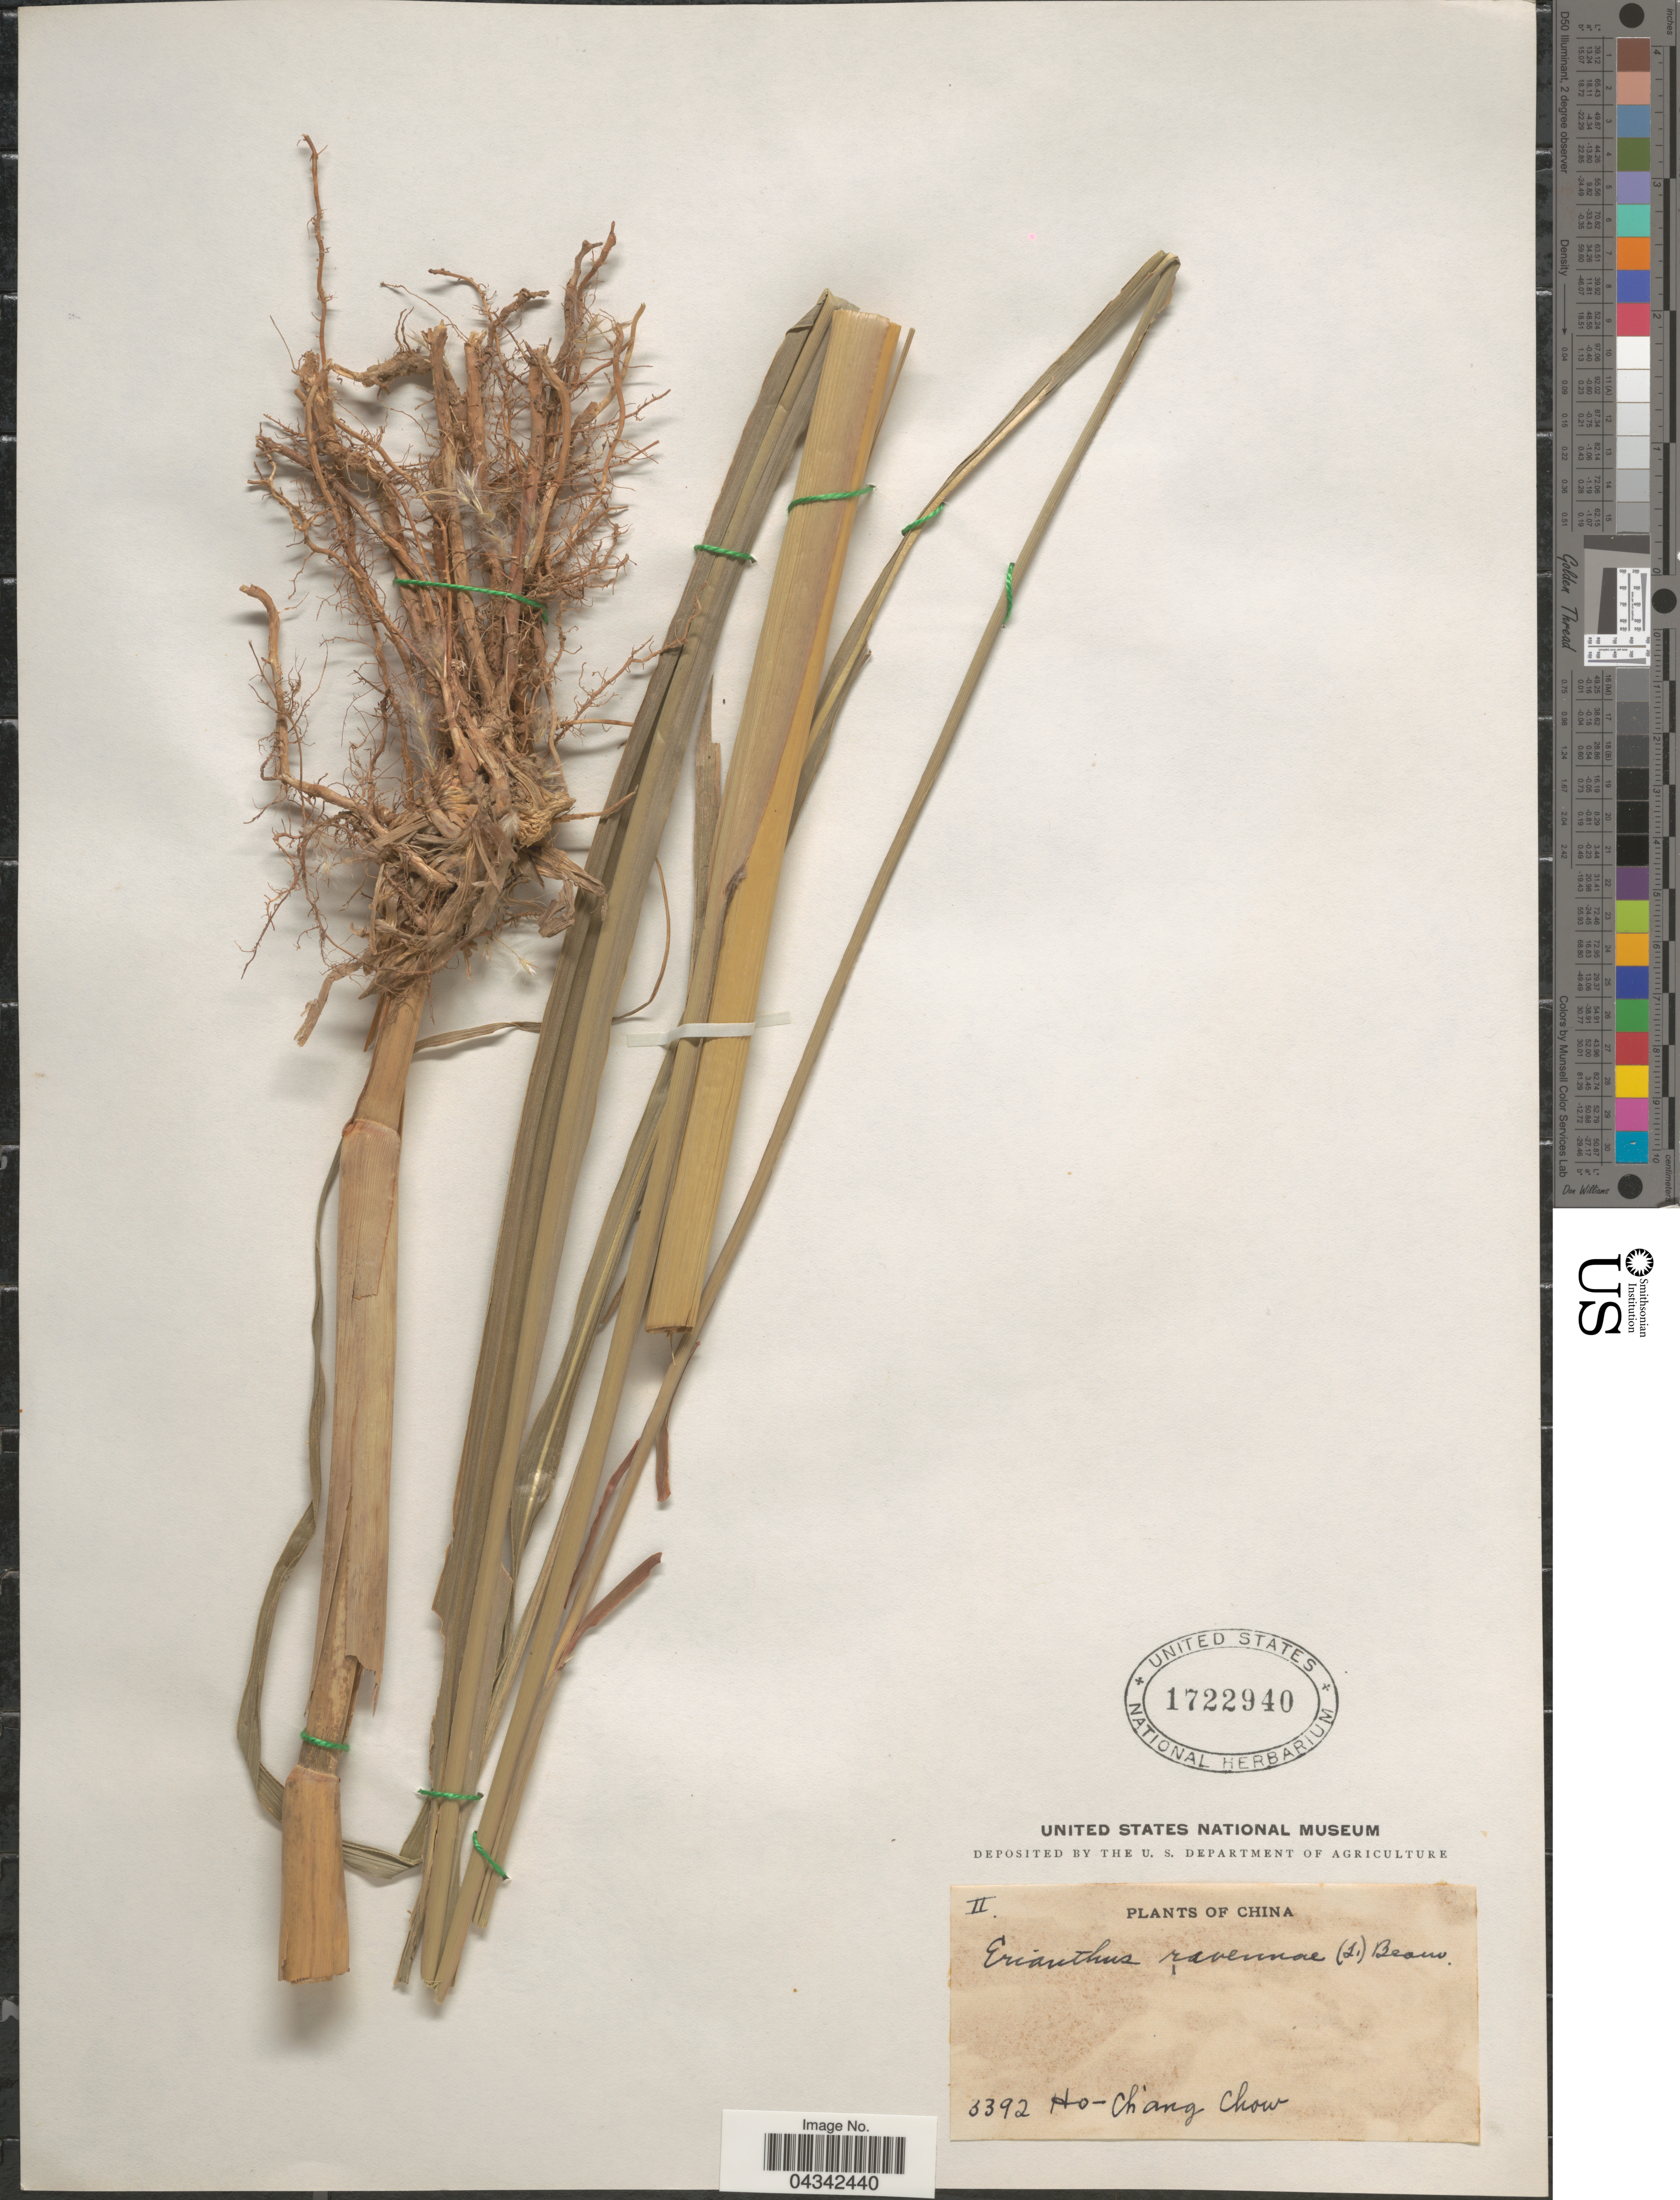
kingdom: Plantae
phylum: Tracheophyta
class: Liliopsida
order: Poales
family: Poaceae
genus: Tripidium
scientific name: Tripidium ravennae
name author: (L.) H. Scholz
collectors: H. Chow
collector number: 3392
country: China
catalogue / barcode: US 1722940